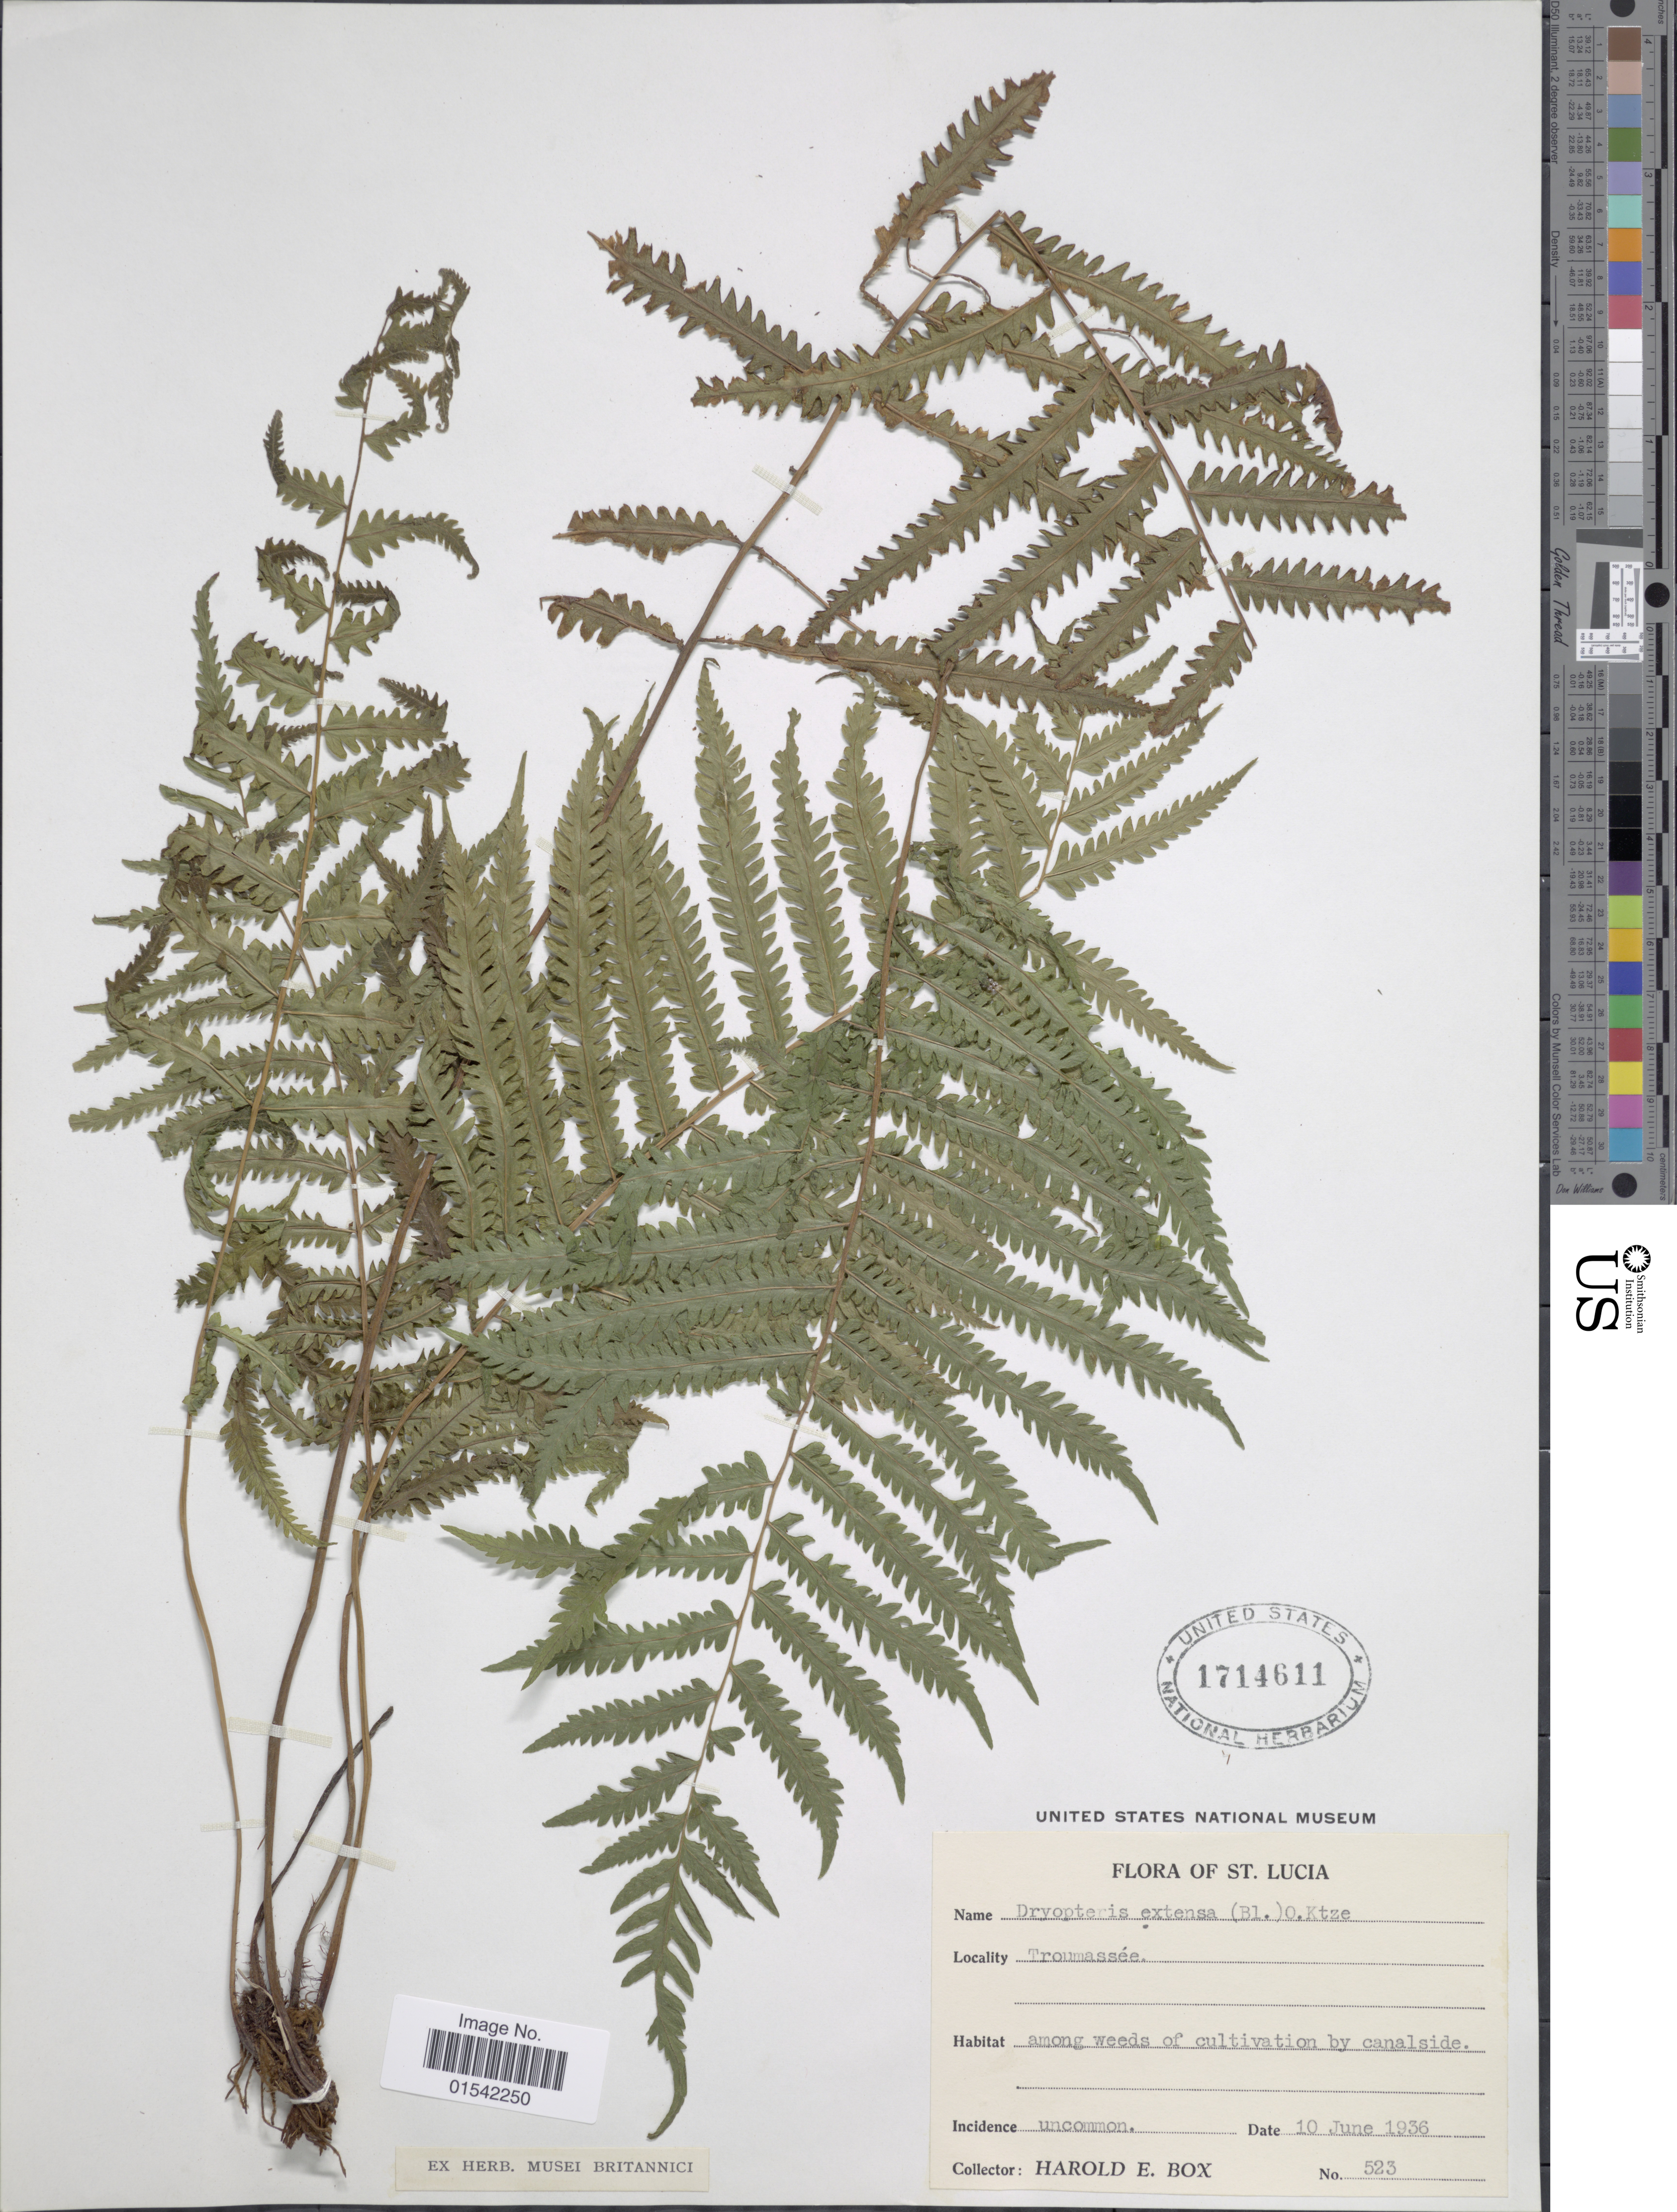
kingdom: Plantae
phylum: Tracheophyta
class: Polypodiopsida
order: Polypodiales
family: Thelypteridaceae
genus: Cyclosorus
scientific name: Cyclosorus opulentus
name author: (Kaulf.) Nakaike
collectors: H. E. Box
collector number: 523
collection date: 1936-06-10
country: St. Lucia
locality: Troumassée, among weeds of cultivation by canalside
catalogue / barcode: US 1714611